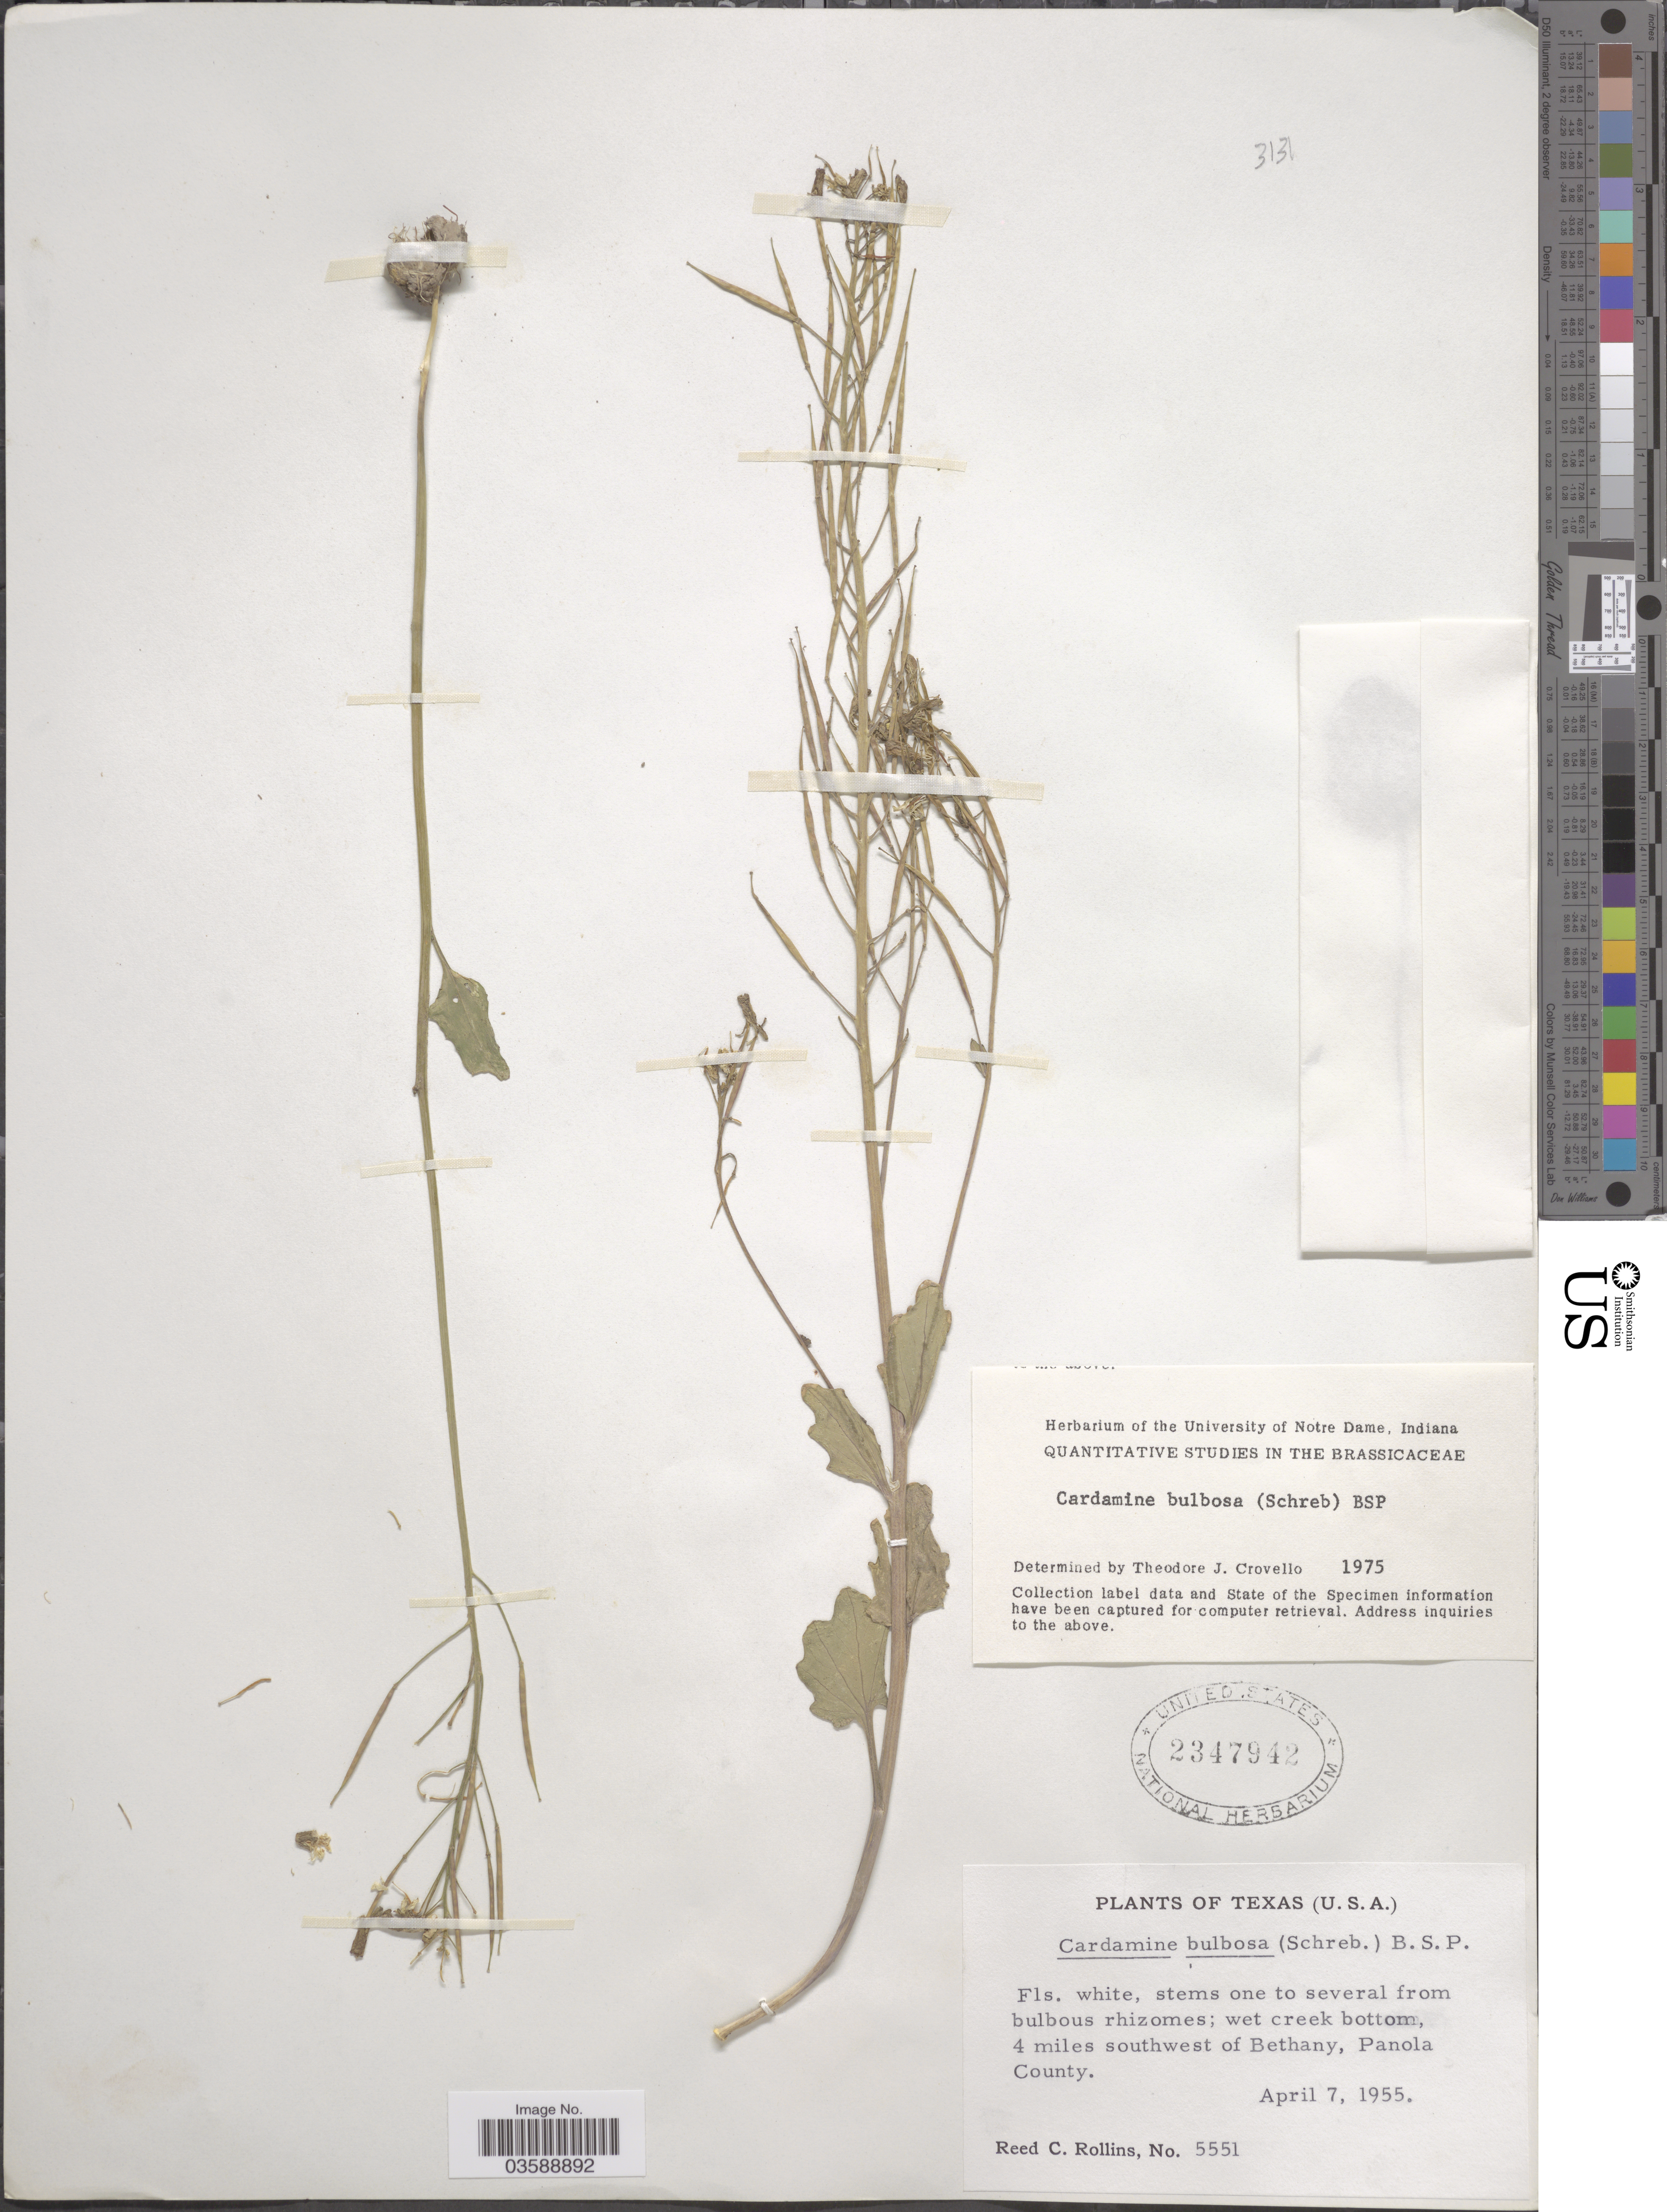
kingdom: Plantae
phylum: Tracheophyta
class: Magnoliopsida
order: Brassicales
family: Brassicaceae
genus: Cardamine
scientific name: Cardamine bulbosa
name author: (Schreb. ex Muhl.) Britton et al.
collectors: R. C. Rollins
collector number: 5551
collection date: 1955-04-07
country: United States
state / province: Texas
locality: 4 miles southwest of Bethany, Panola County.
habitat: wet creek bottom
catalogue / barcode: US 2347942